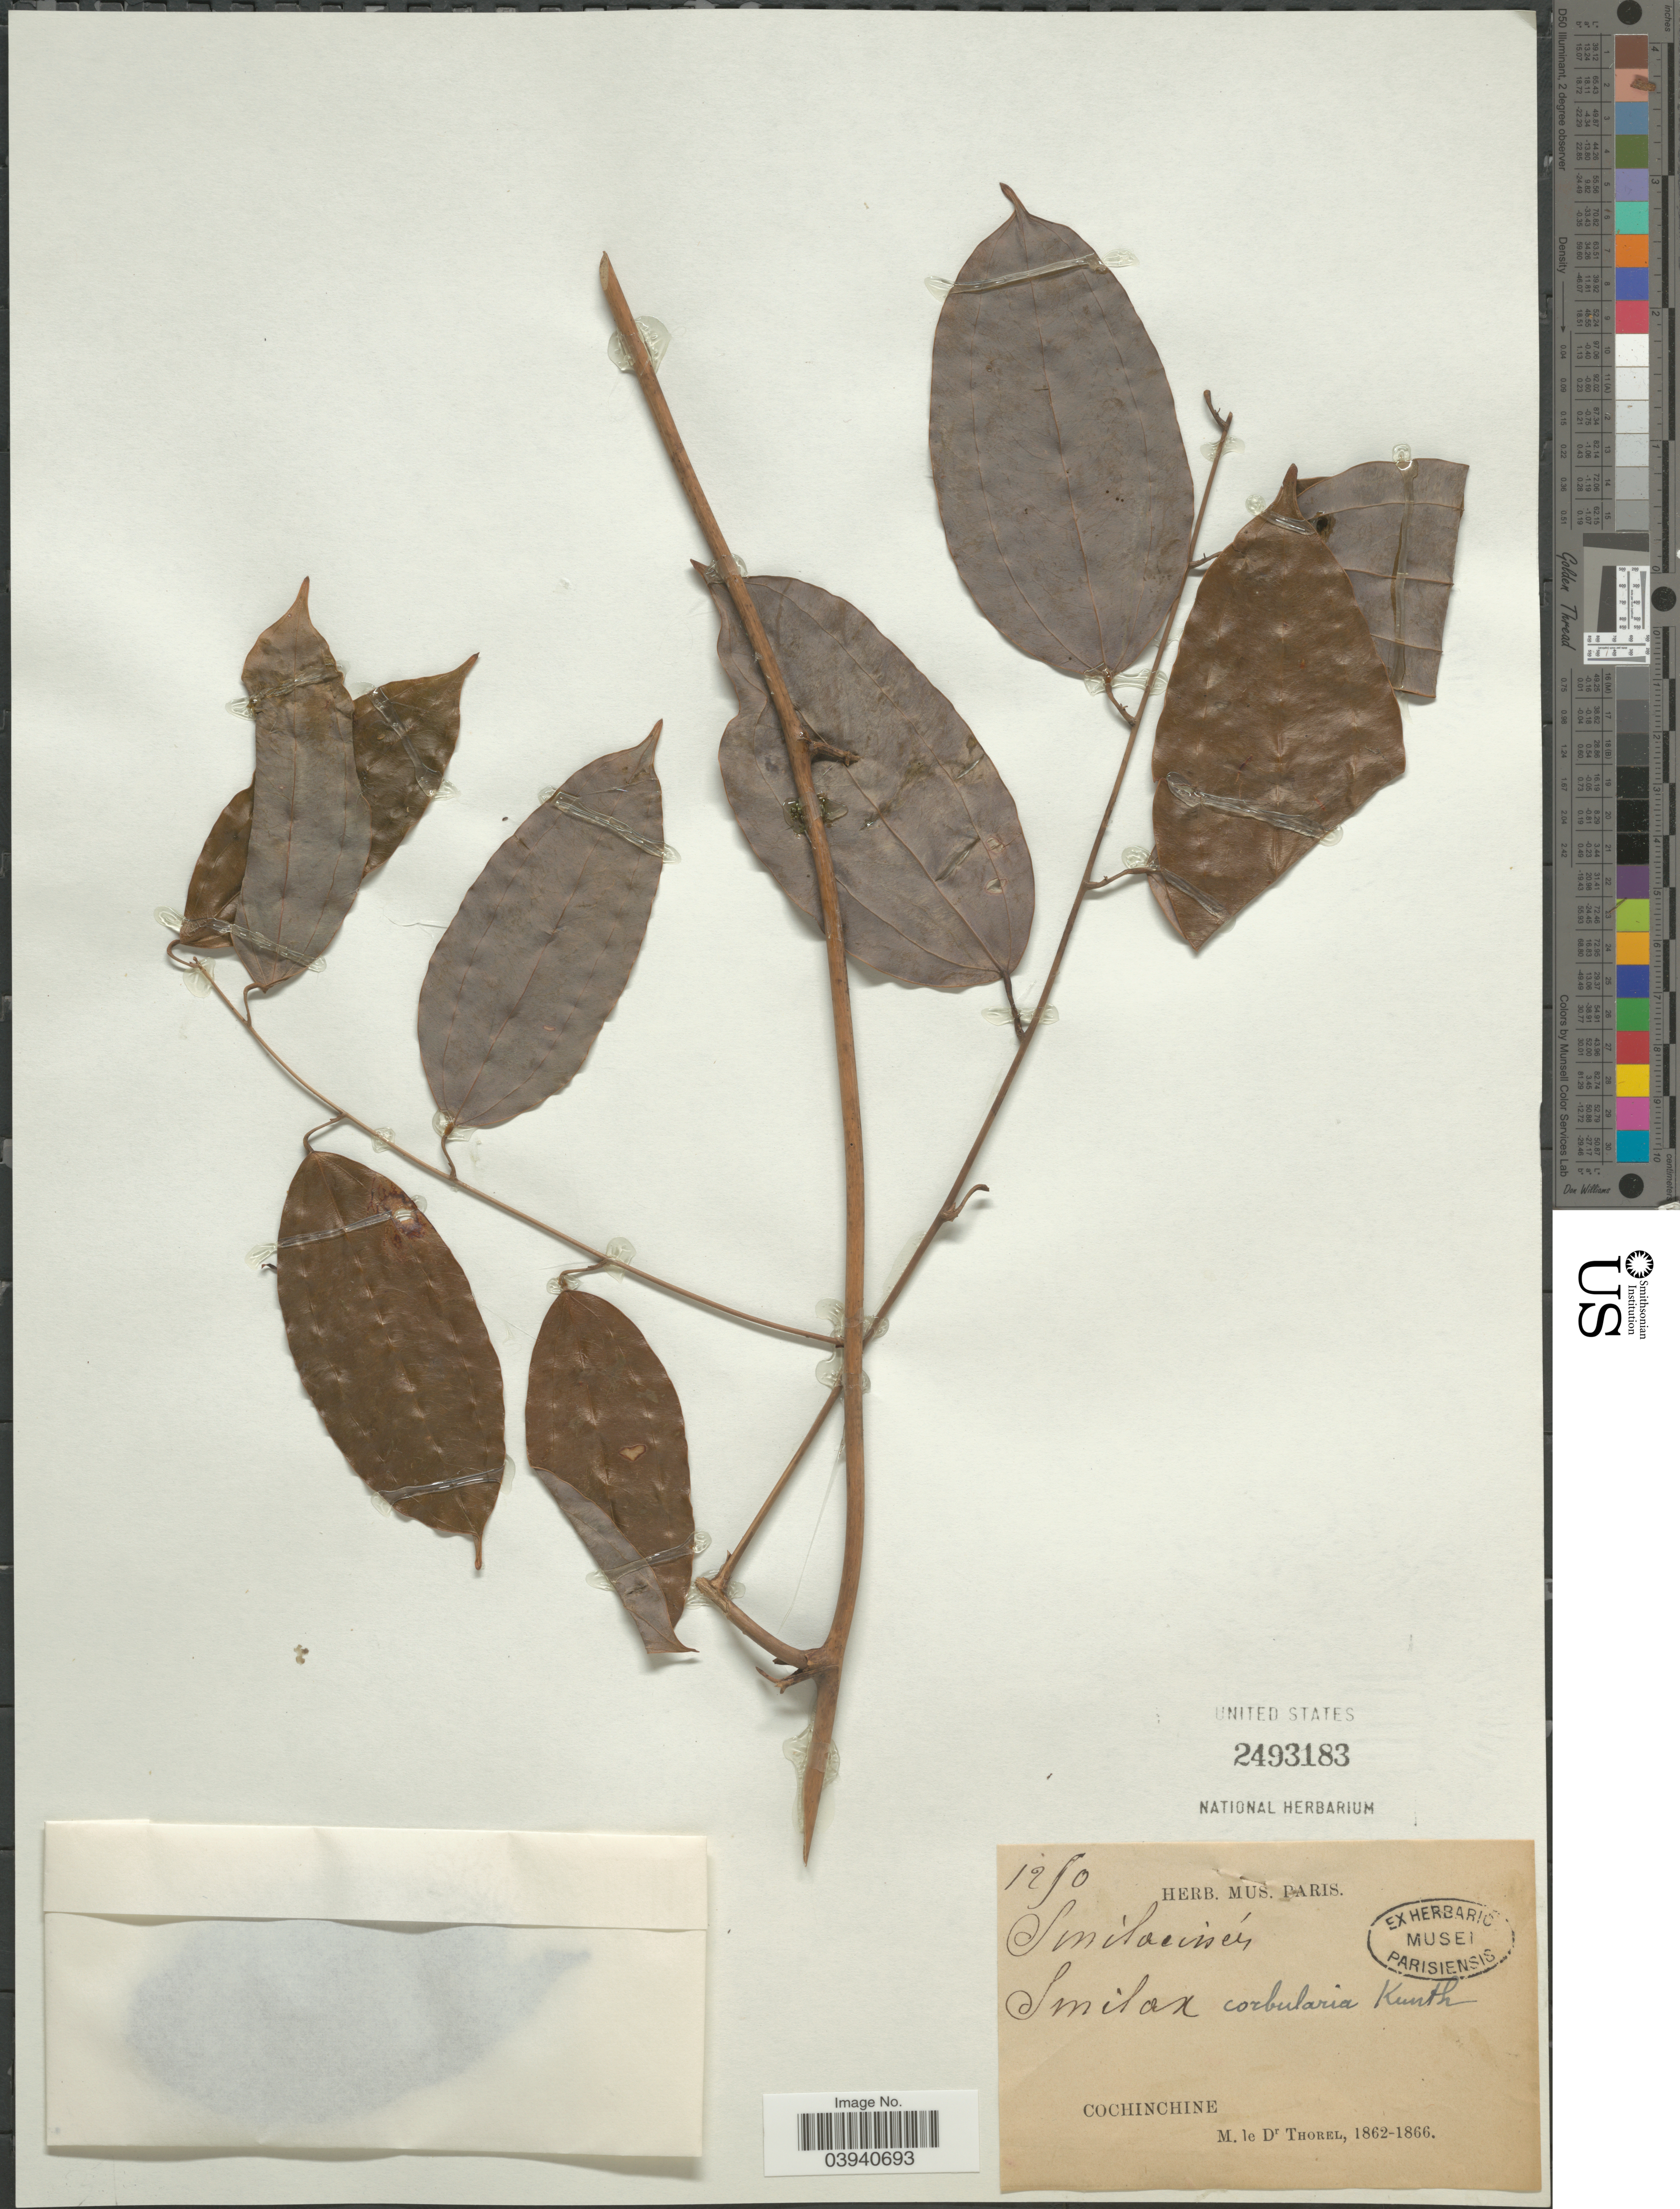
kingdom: Plantae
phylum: Tracheophyta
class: Liliopsida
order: Liliales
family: Smilacaceae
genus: Smilax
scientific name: Smilax corbularia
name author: Kunth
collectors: Thorel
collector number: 1250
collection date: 1862/1866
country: Vietnam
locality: Cochinchine.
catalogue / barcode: US 2493183